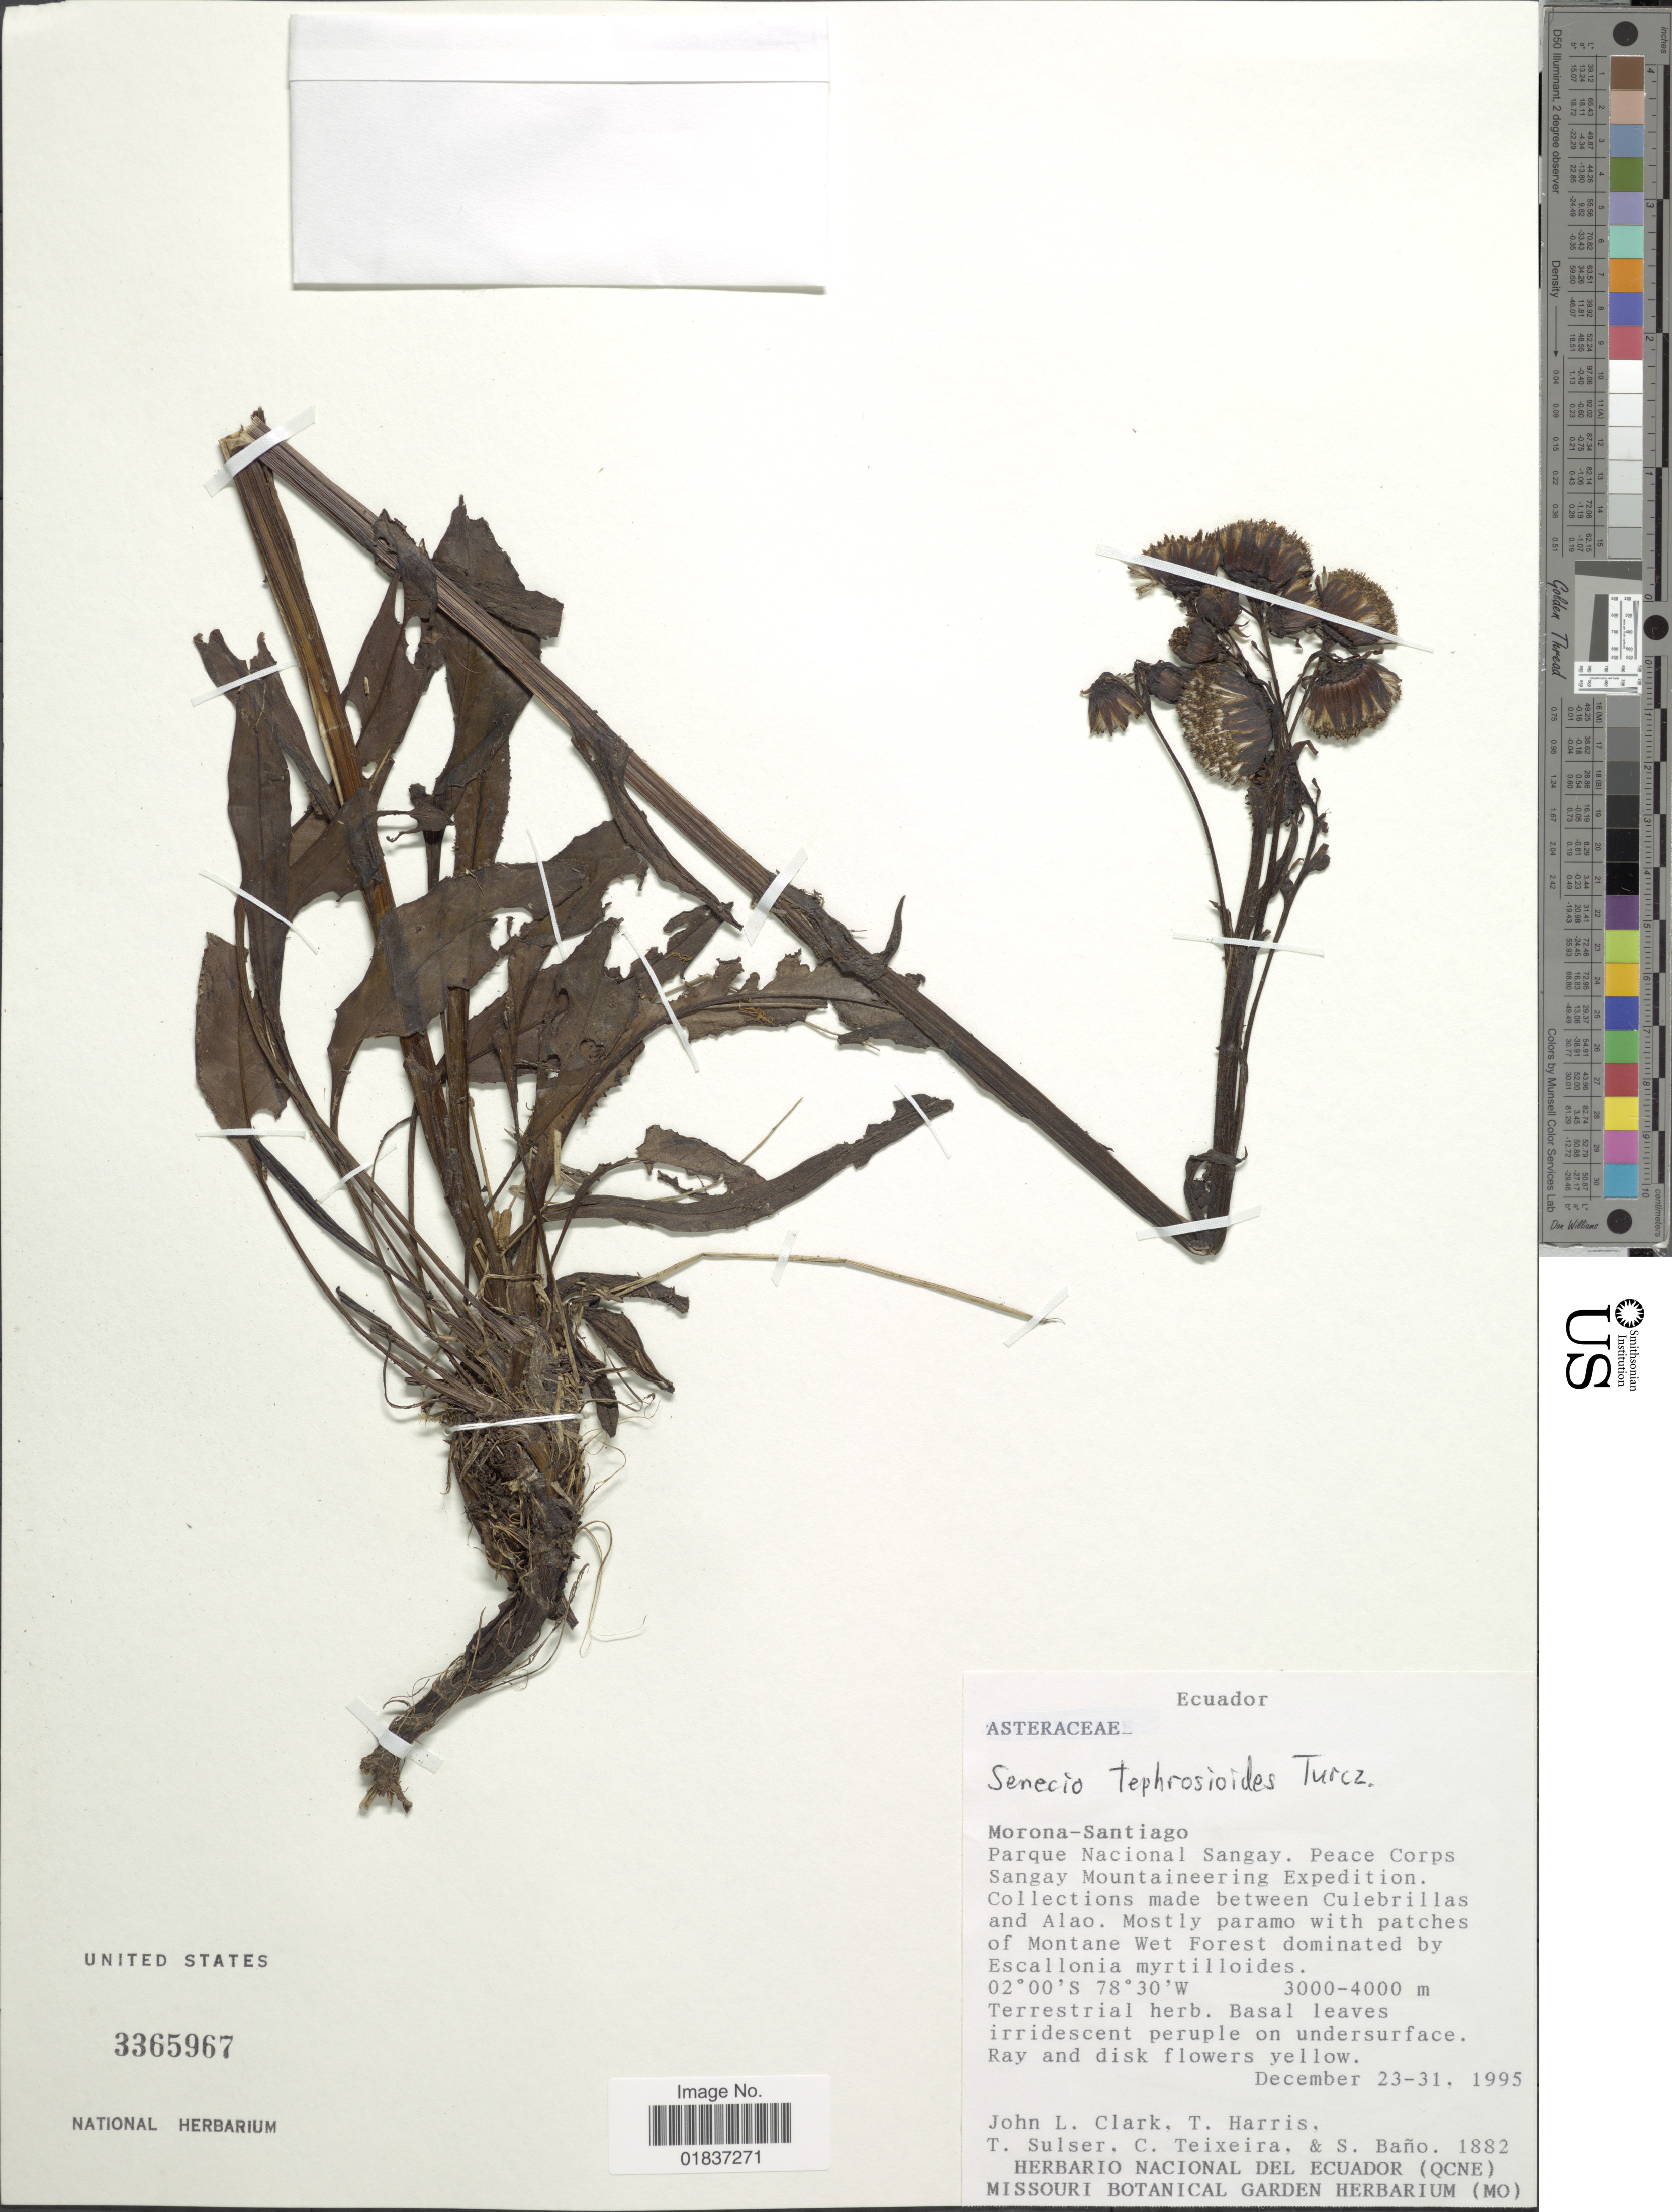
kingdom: Plantae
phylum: Tracheophyta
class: Magnoliopsida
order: Asterales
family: Asteraceae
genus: Senecio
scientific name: Senecio tephrosioides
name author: Turcz.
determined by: Salomon, Luciana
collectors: J. L. Clark, T. Harris, T. Sulser, C. Teixeira & S. Bano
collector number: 1882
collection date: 1995-12-23/1995-12-31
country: Ecuador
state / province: Morona-Santiago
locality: Parque Nacional Sangay, beween Culebrillas and Alao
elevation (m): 3000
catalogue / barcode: US 3365967